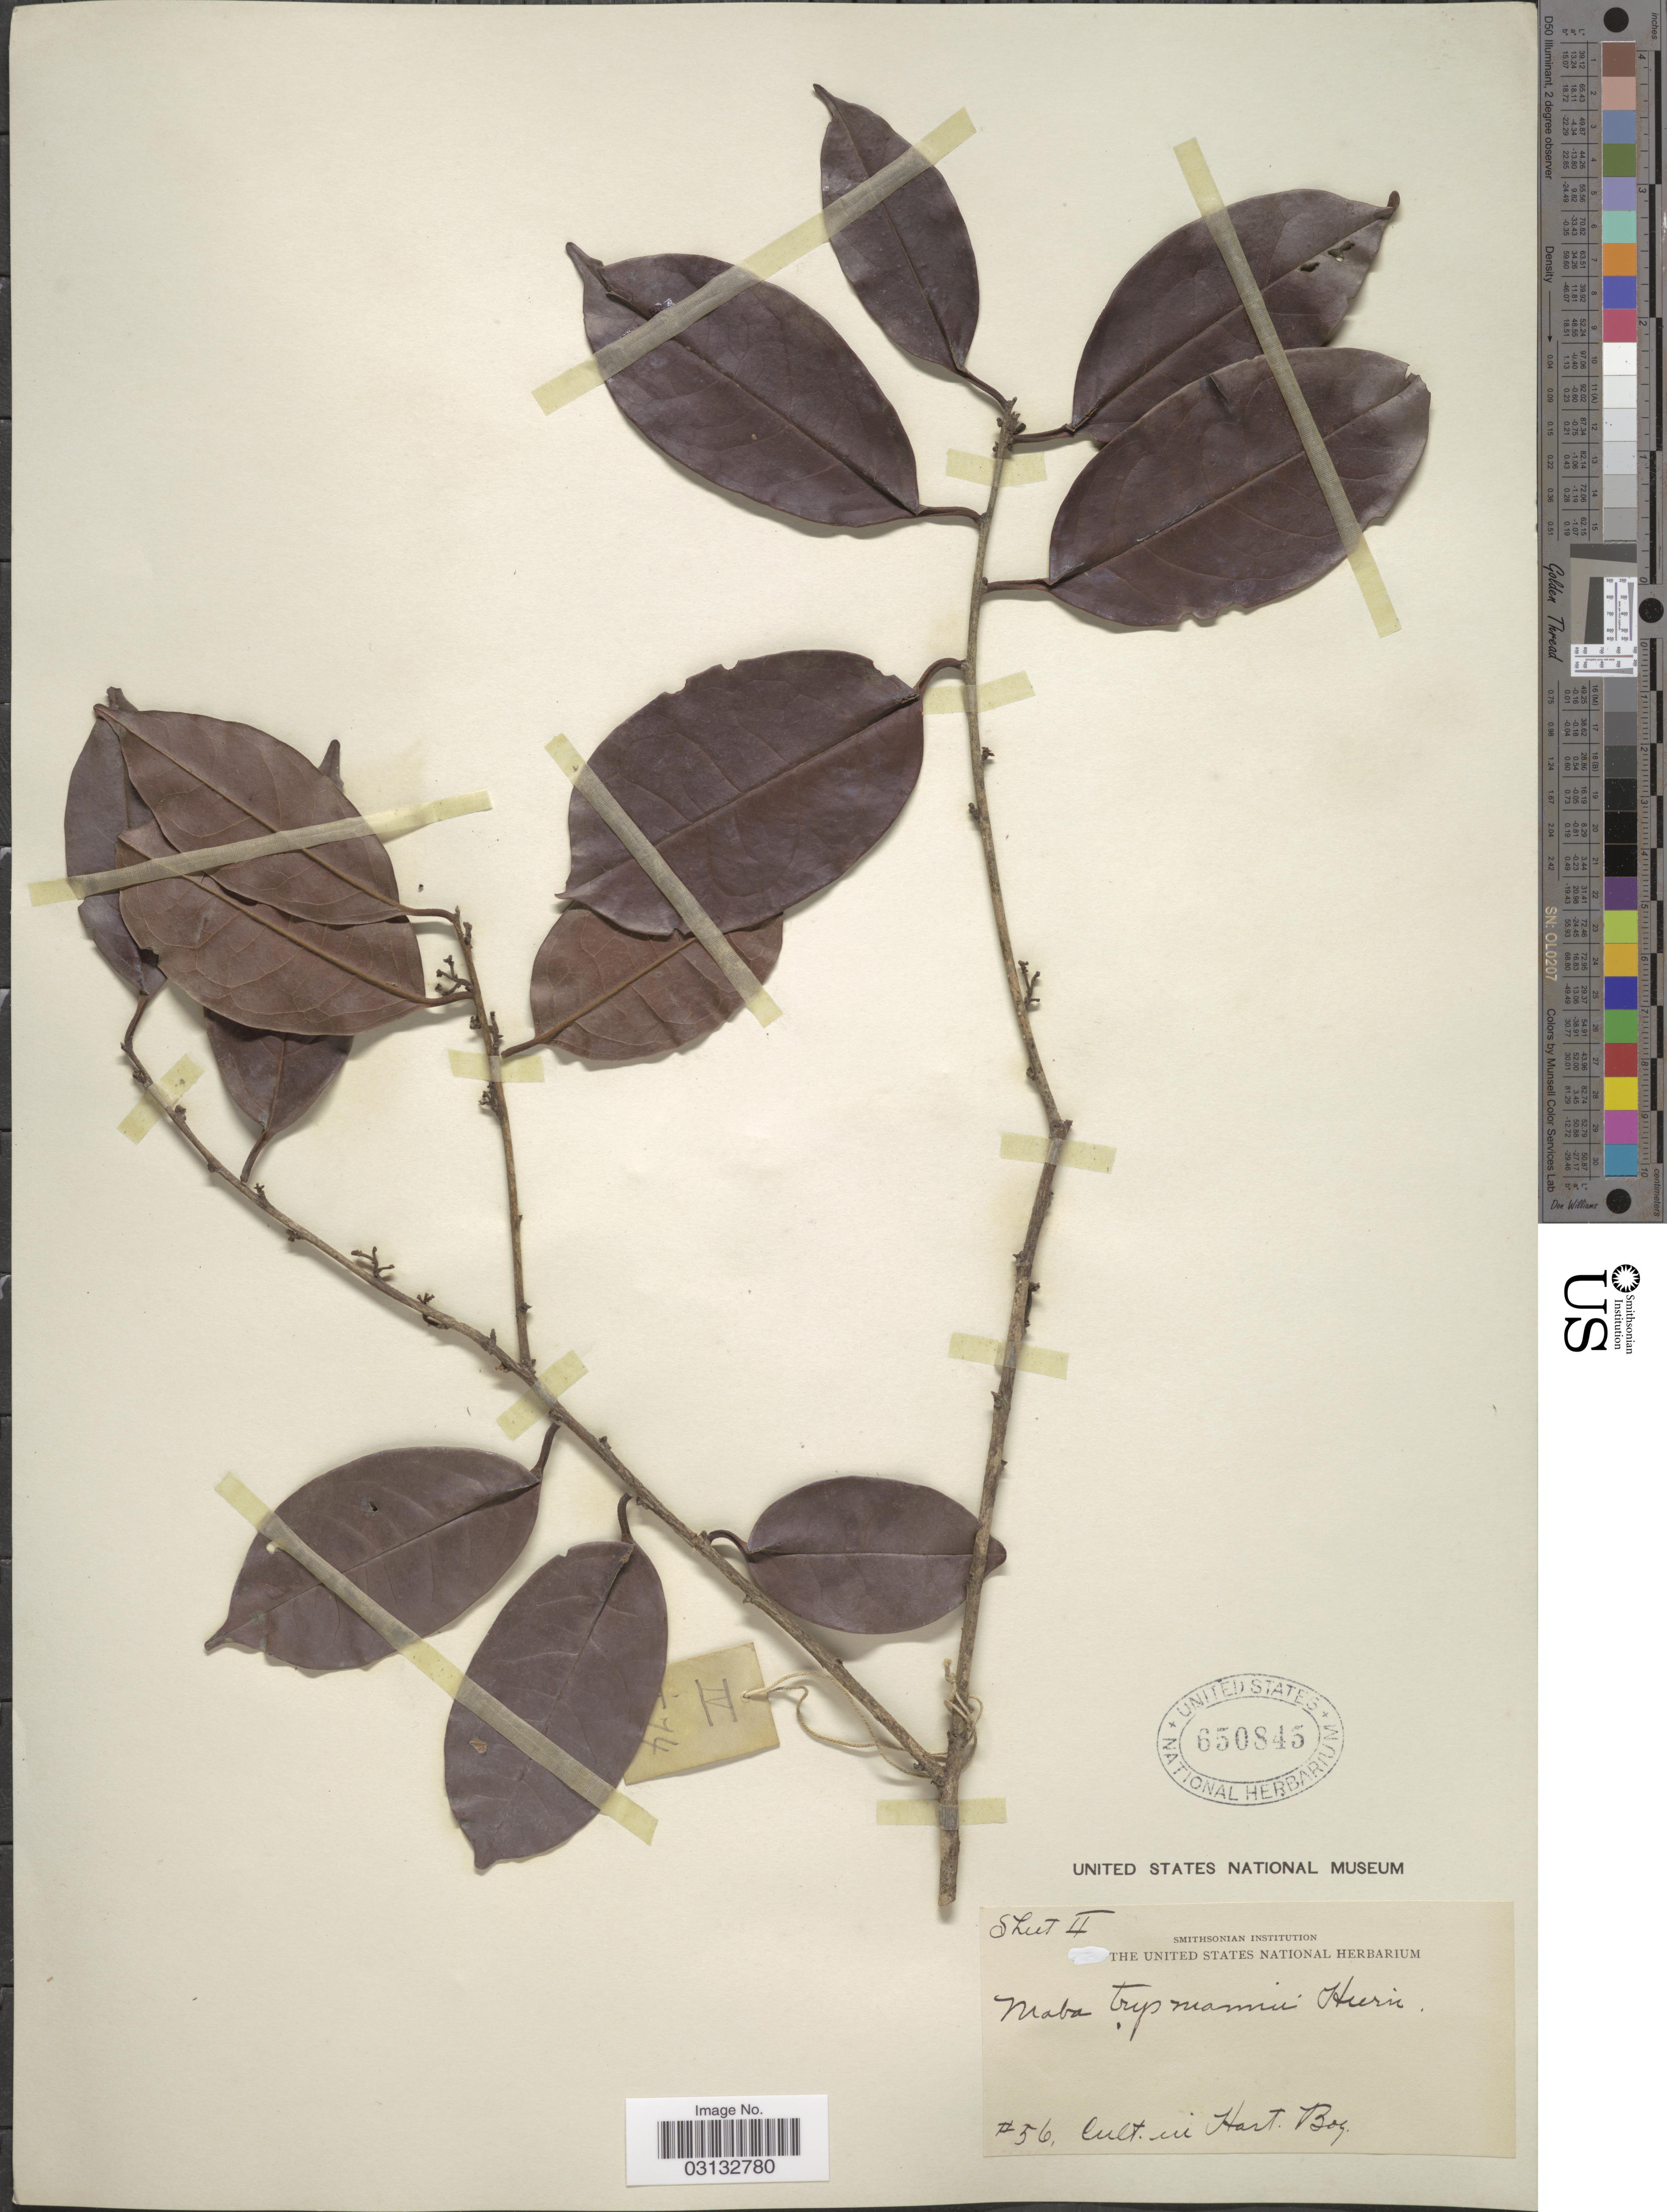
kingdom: Plantae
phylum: Tracheophyta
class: Magnoliopsida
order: Ericales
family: Ebenaceae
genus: Diospyros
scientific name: Diospyros hermaphroditica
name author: (Zoll.) Bakh. ex Steenis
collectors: Cult. In Hort. Bog.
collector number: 56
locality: Hort. Bog.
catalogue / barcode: US 650845